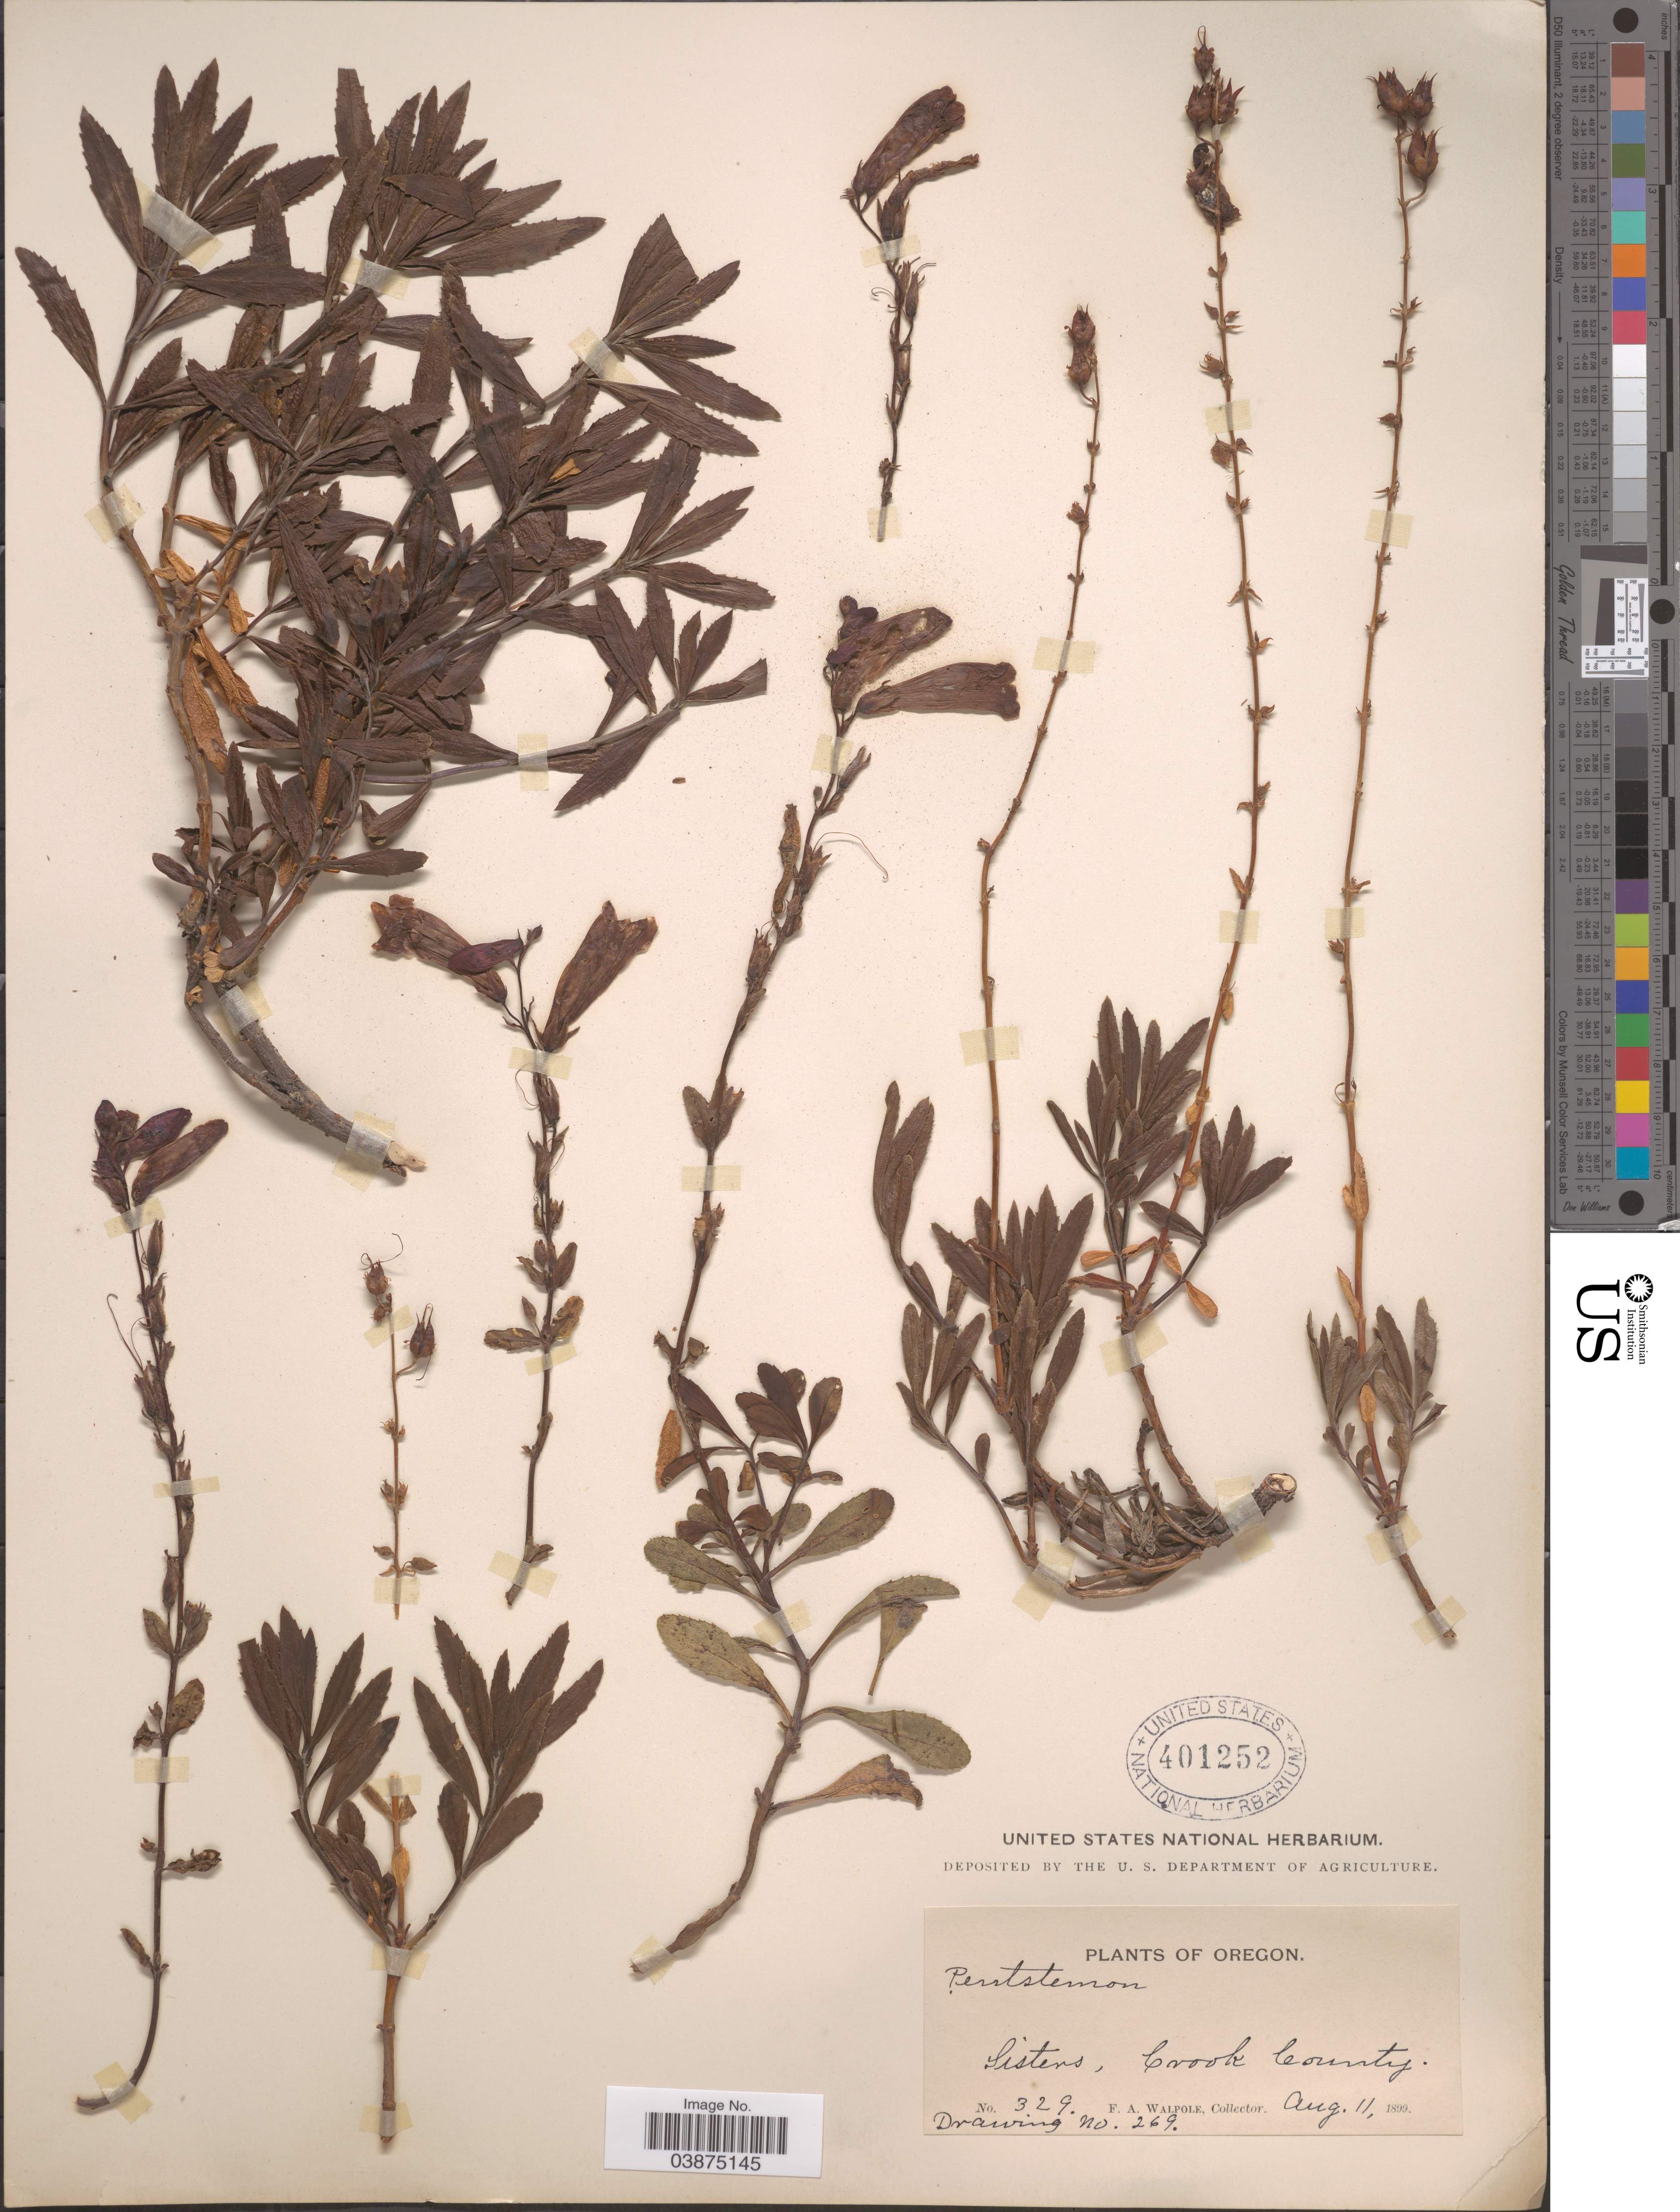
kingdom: Plantae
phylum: Tracheophyta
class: Magnoliopsida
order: Lamiales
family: Plantaginaceae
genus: Penstemon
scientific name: Penstemon fruticosus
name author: (Pursh) Greene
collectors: F. Walpole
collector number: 329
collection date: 1899-08-11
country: United States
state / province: Oregon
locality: Sisters, Crook County.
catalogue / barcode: US 401252